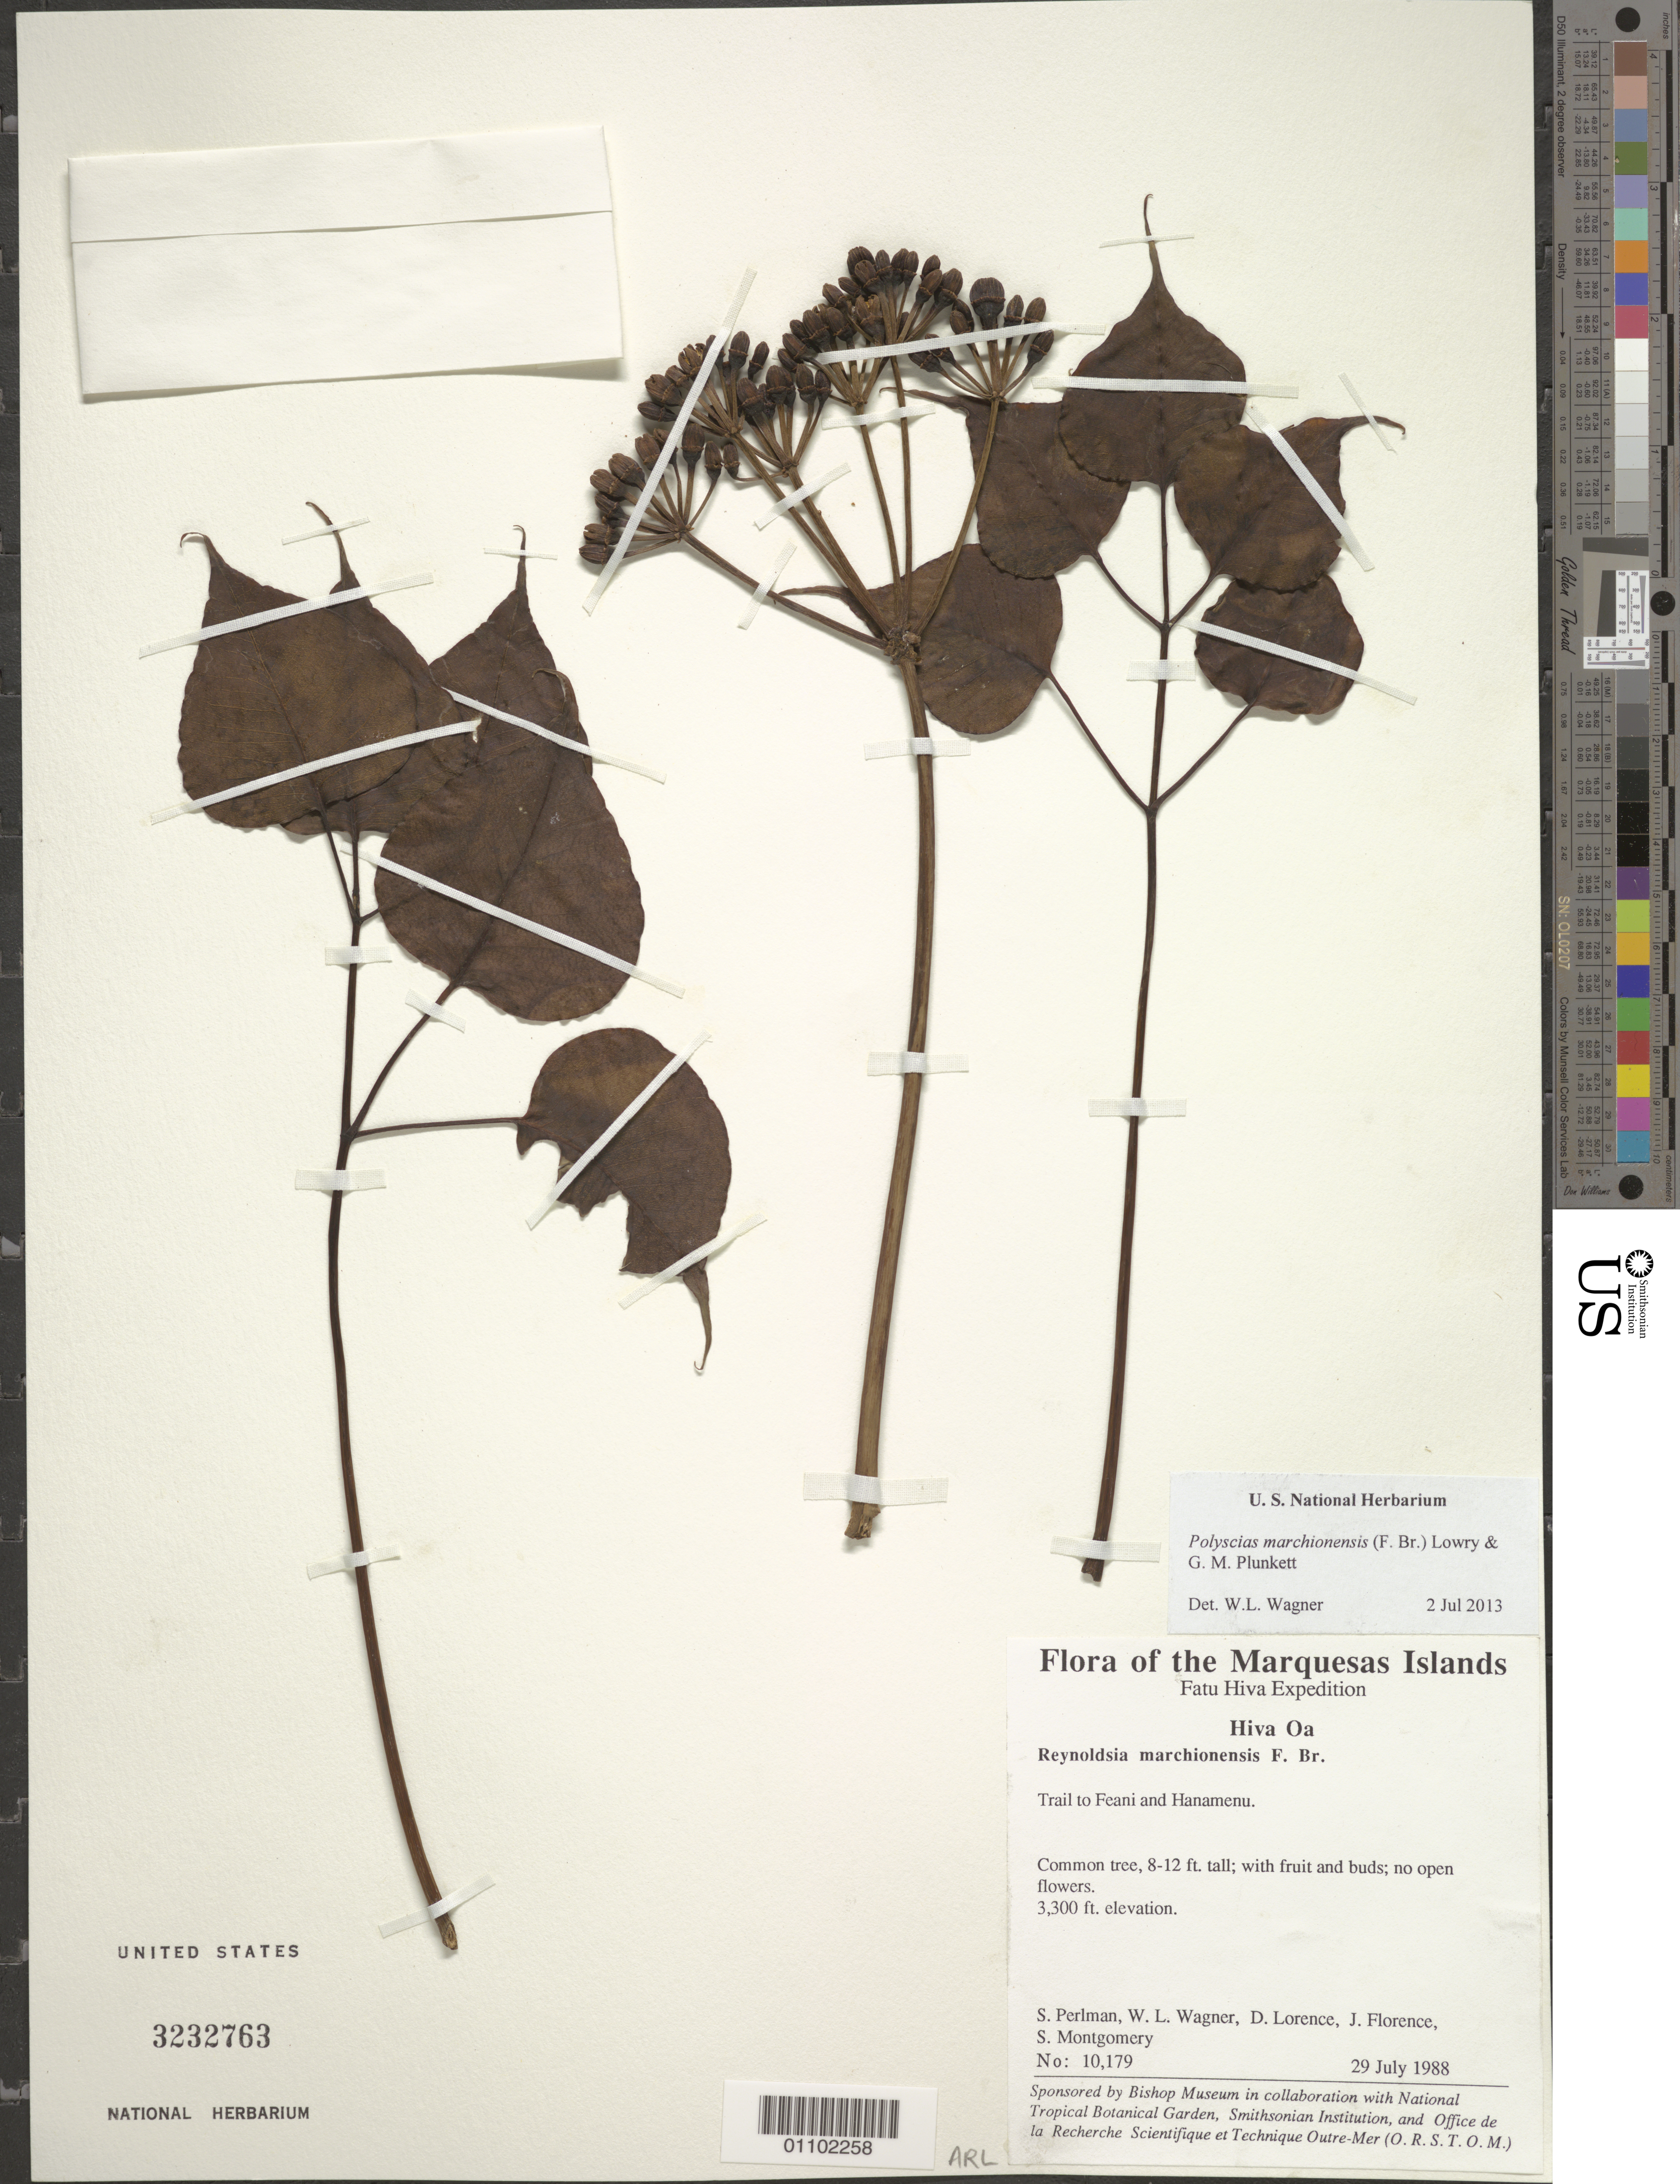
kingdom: Plantae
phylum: Tracheophyta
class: Magnoliopsida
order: Apiales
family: Araliaceae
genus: Polyscias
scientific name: Polyscias marchionensis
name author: (F. Br.) T.K. Lowery & G. M. Plunkett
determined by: Lorence, David H., (PTBG), National Tropical Botanical Garden (UNITED STATES)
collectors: S. P. Perlman, W. L. Wagner, D. Lorence, J. Florence & S. Montgomery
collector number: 10179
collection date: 1988-07-29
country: French Polynesia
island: Hiva Oa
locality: trail to Feani and Hanamenu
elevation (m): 1006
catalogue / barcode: US 3232763